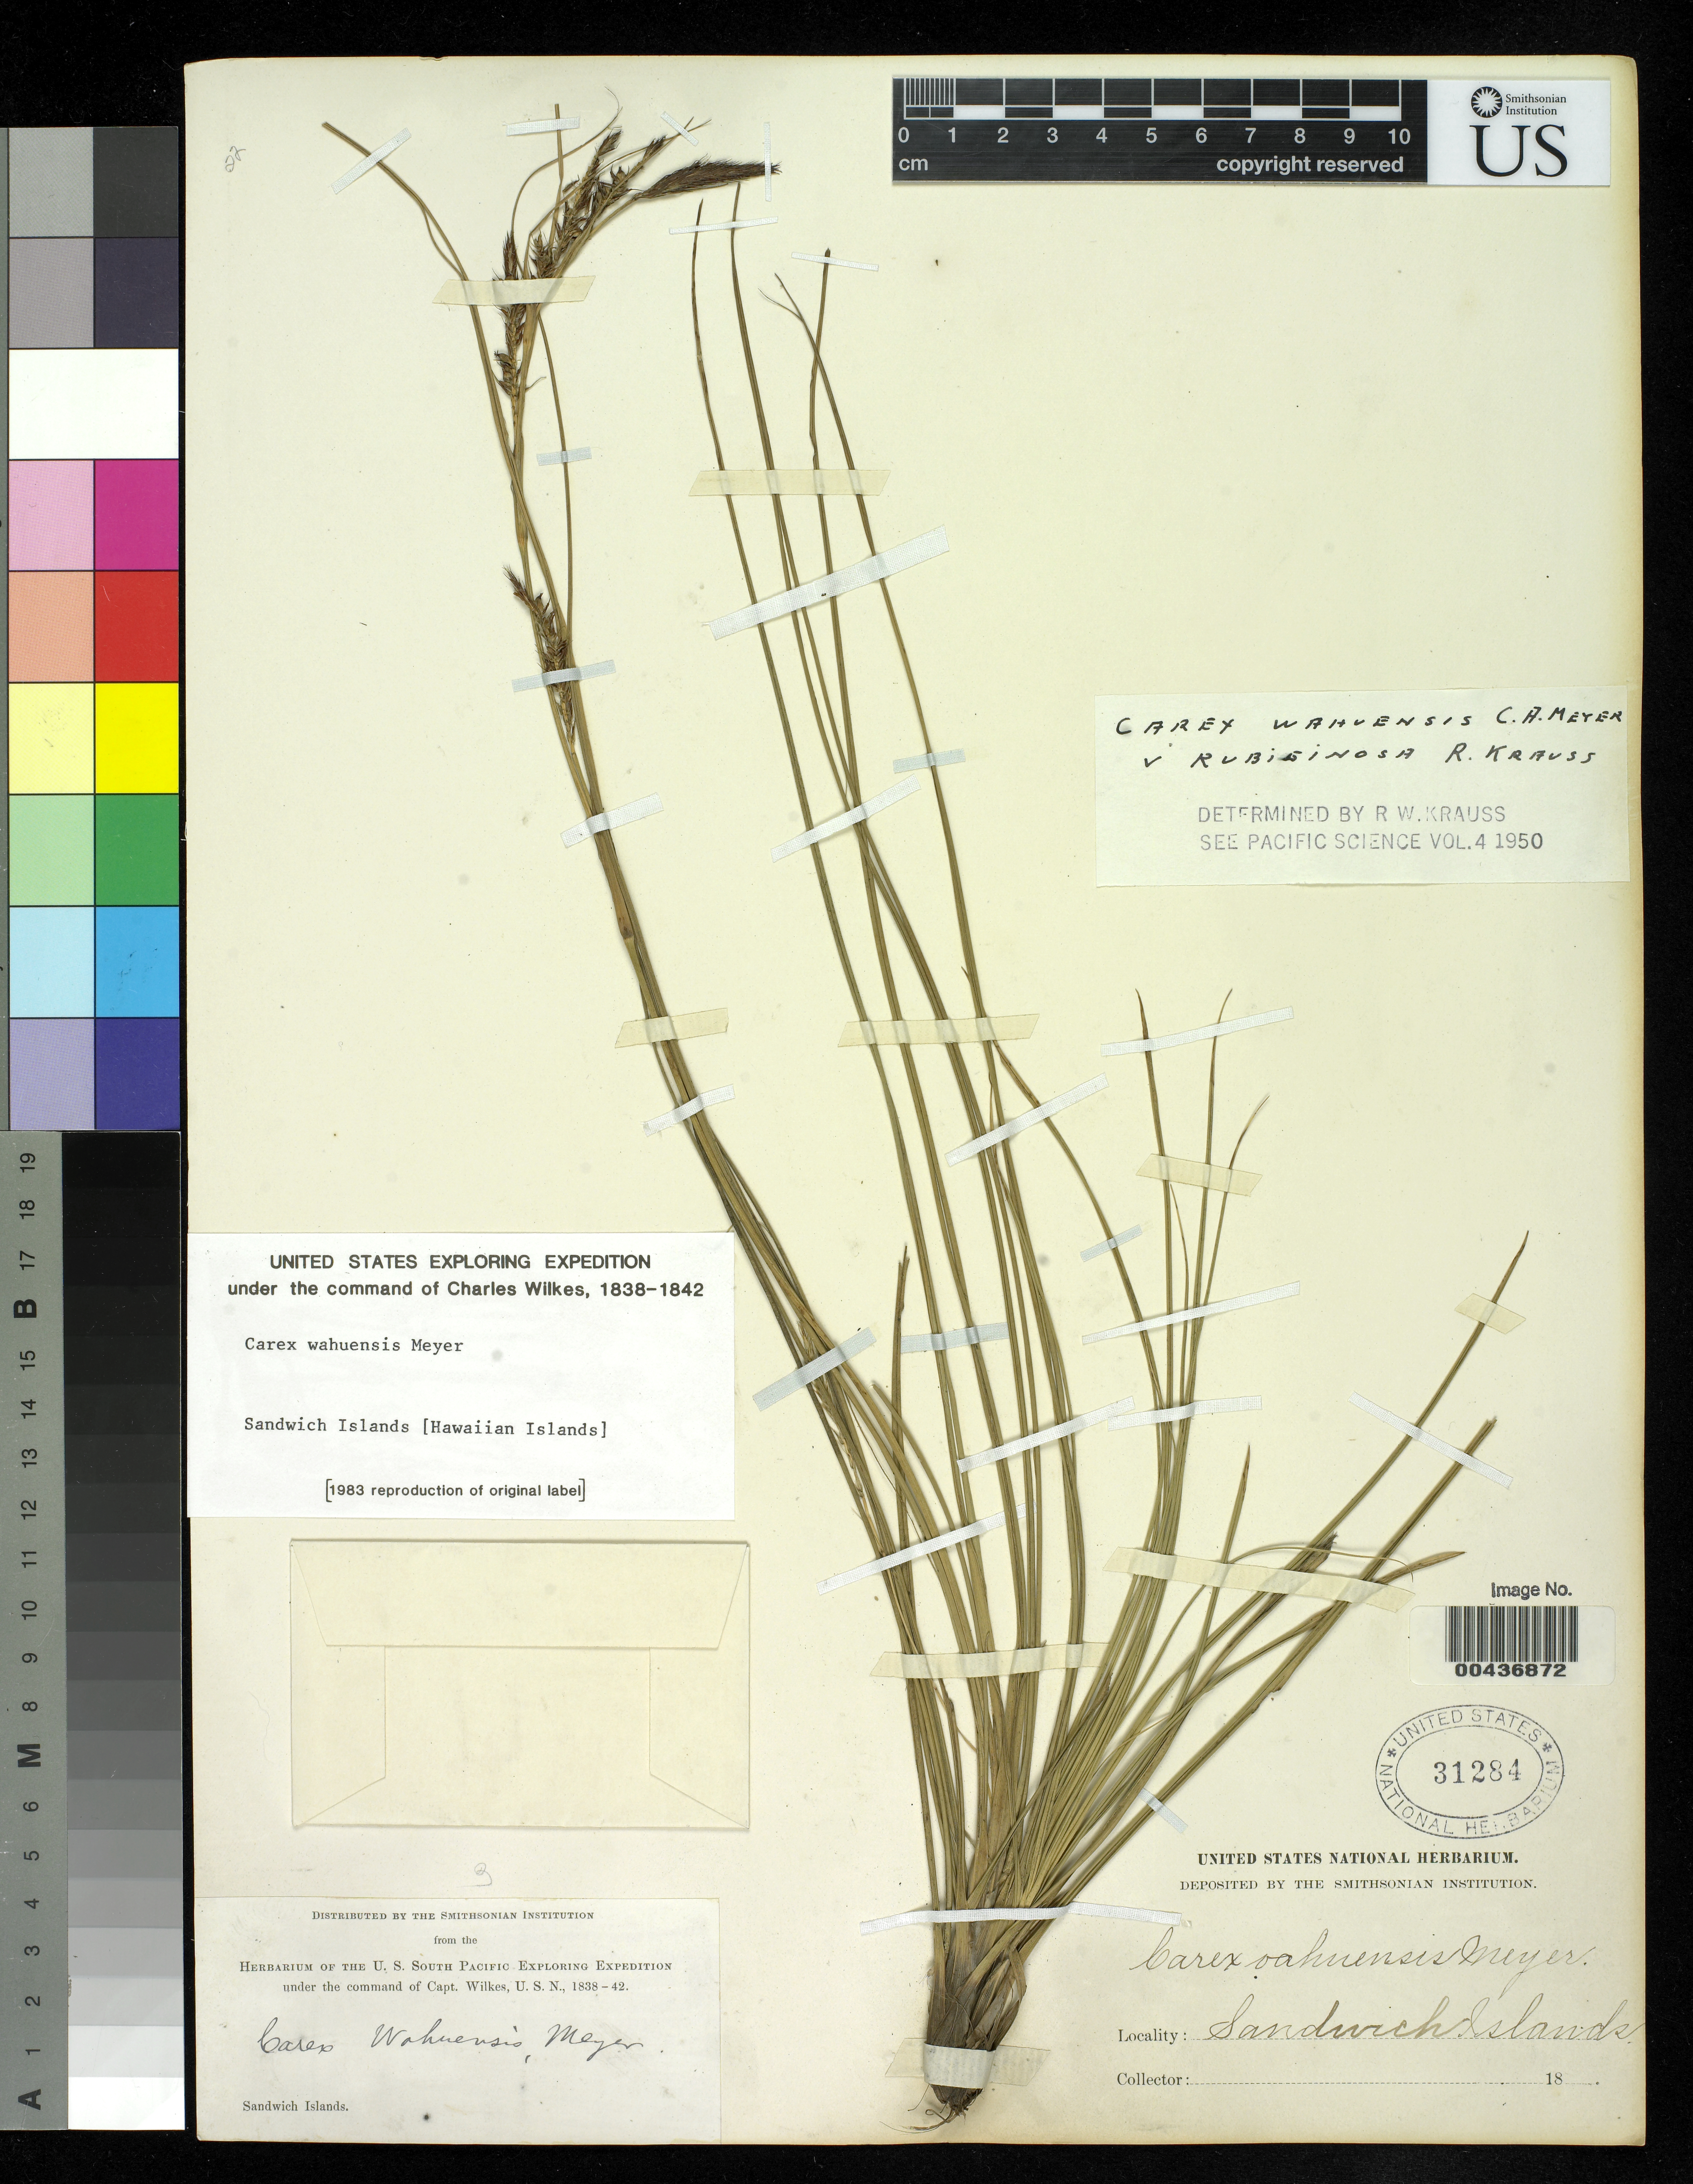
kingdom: Plantae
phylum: Tracheophyta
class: Liliopsida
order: Poales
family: Cyperaceae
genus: Carex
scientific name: Carex wahuensis subsp. rubiginosa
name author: (R.W. Krauss) T. Koyama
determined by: Krauss, R. W.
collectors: Wilkes Explor. Exped.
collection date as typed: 1838 to -- --- 1842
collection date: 1838/1842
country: United States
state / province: Hawaii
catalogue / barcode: US 31284